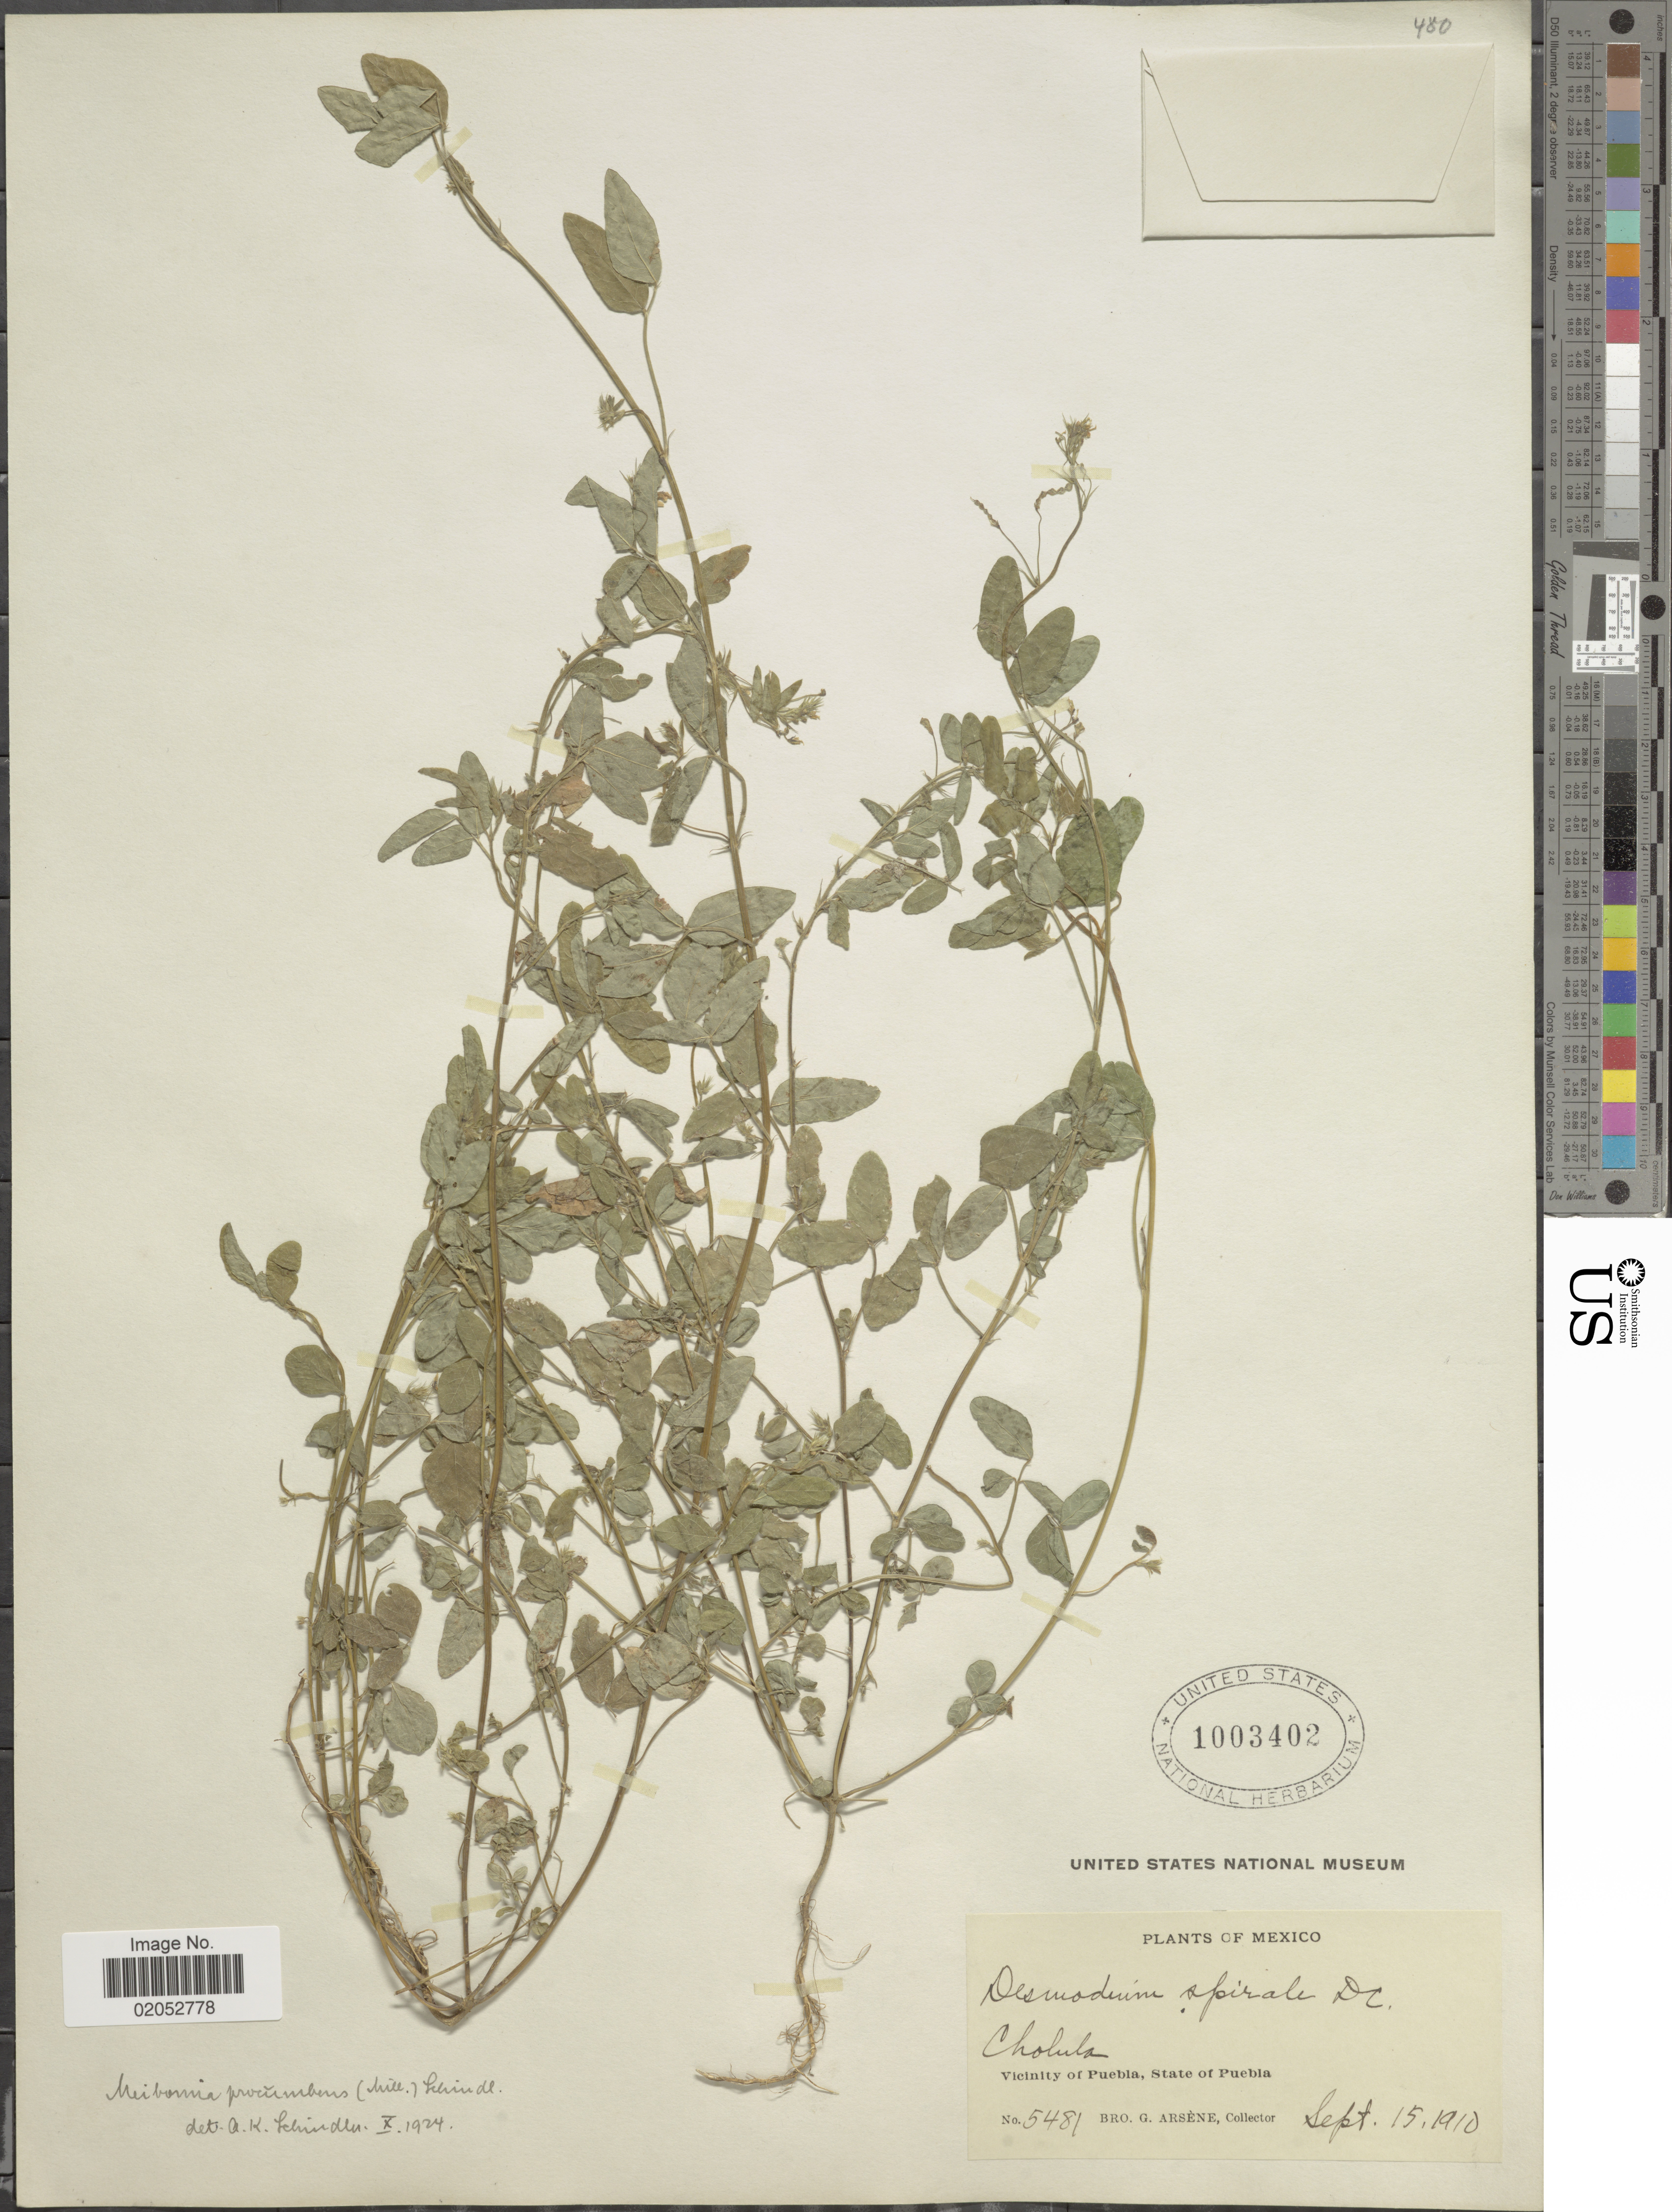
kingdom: Plantae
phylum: Tracheophyta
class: Magnoliopsida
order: Fabales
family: Fabaceae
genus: Desmodium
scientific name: Desmodium procumbens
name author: (Mill.) Hitchc.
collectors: Bro. G. Arsène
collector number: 481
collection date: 1910-09-15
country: Mexico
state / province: Puebla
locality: Cholula, vicinity of Puebla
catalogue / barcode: US 1003402